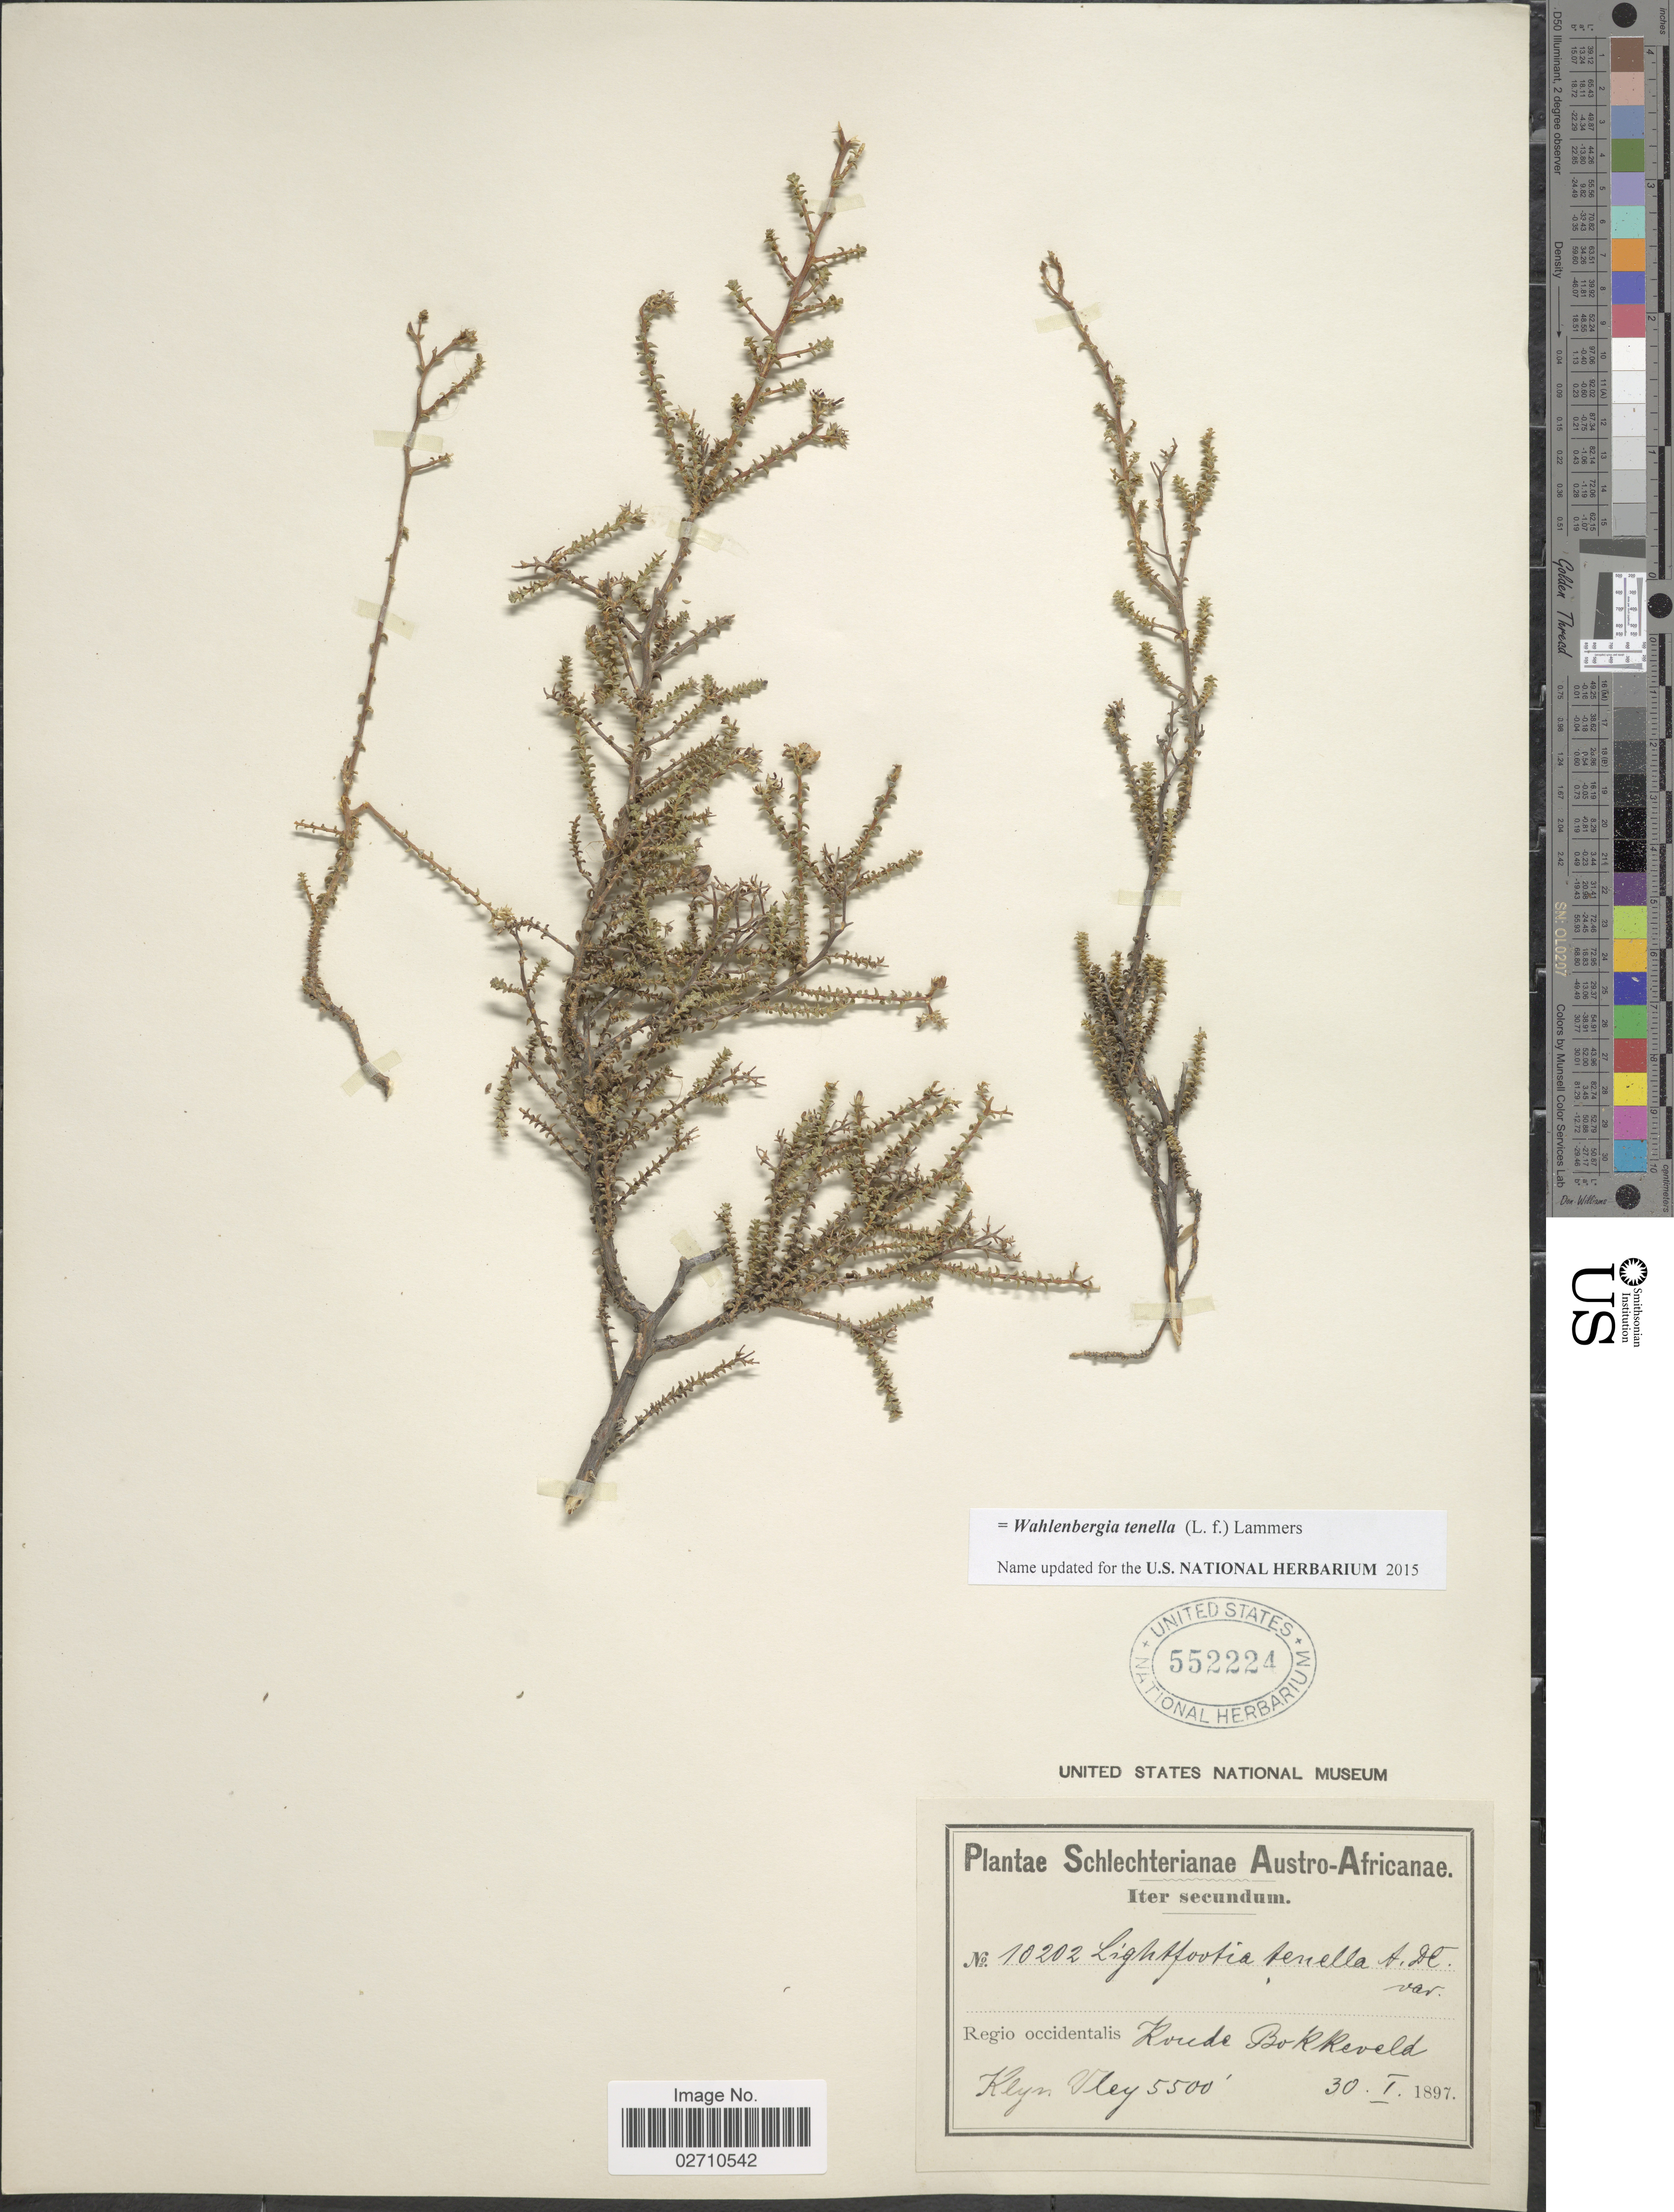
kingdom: Plantae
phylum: Tracheophyta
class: Magnoliopsida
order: Asterales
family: Campanulaceae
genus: Wahlenbergia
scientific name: Wahlenbergia tenella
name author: (L. f.) Lammers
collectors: Schlechter, --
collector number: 10202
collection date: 1897-01-30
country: South Africa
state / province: Eastern Cape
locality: Austro-Africanae, Regio occidentalis, Koude Bokkeveld, Klyn Vley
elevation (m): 1676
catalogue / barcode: US 552224